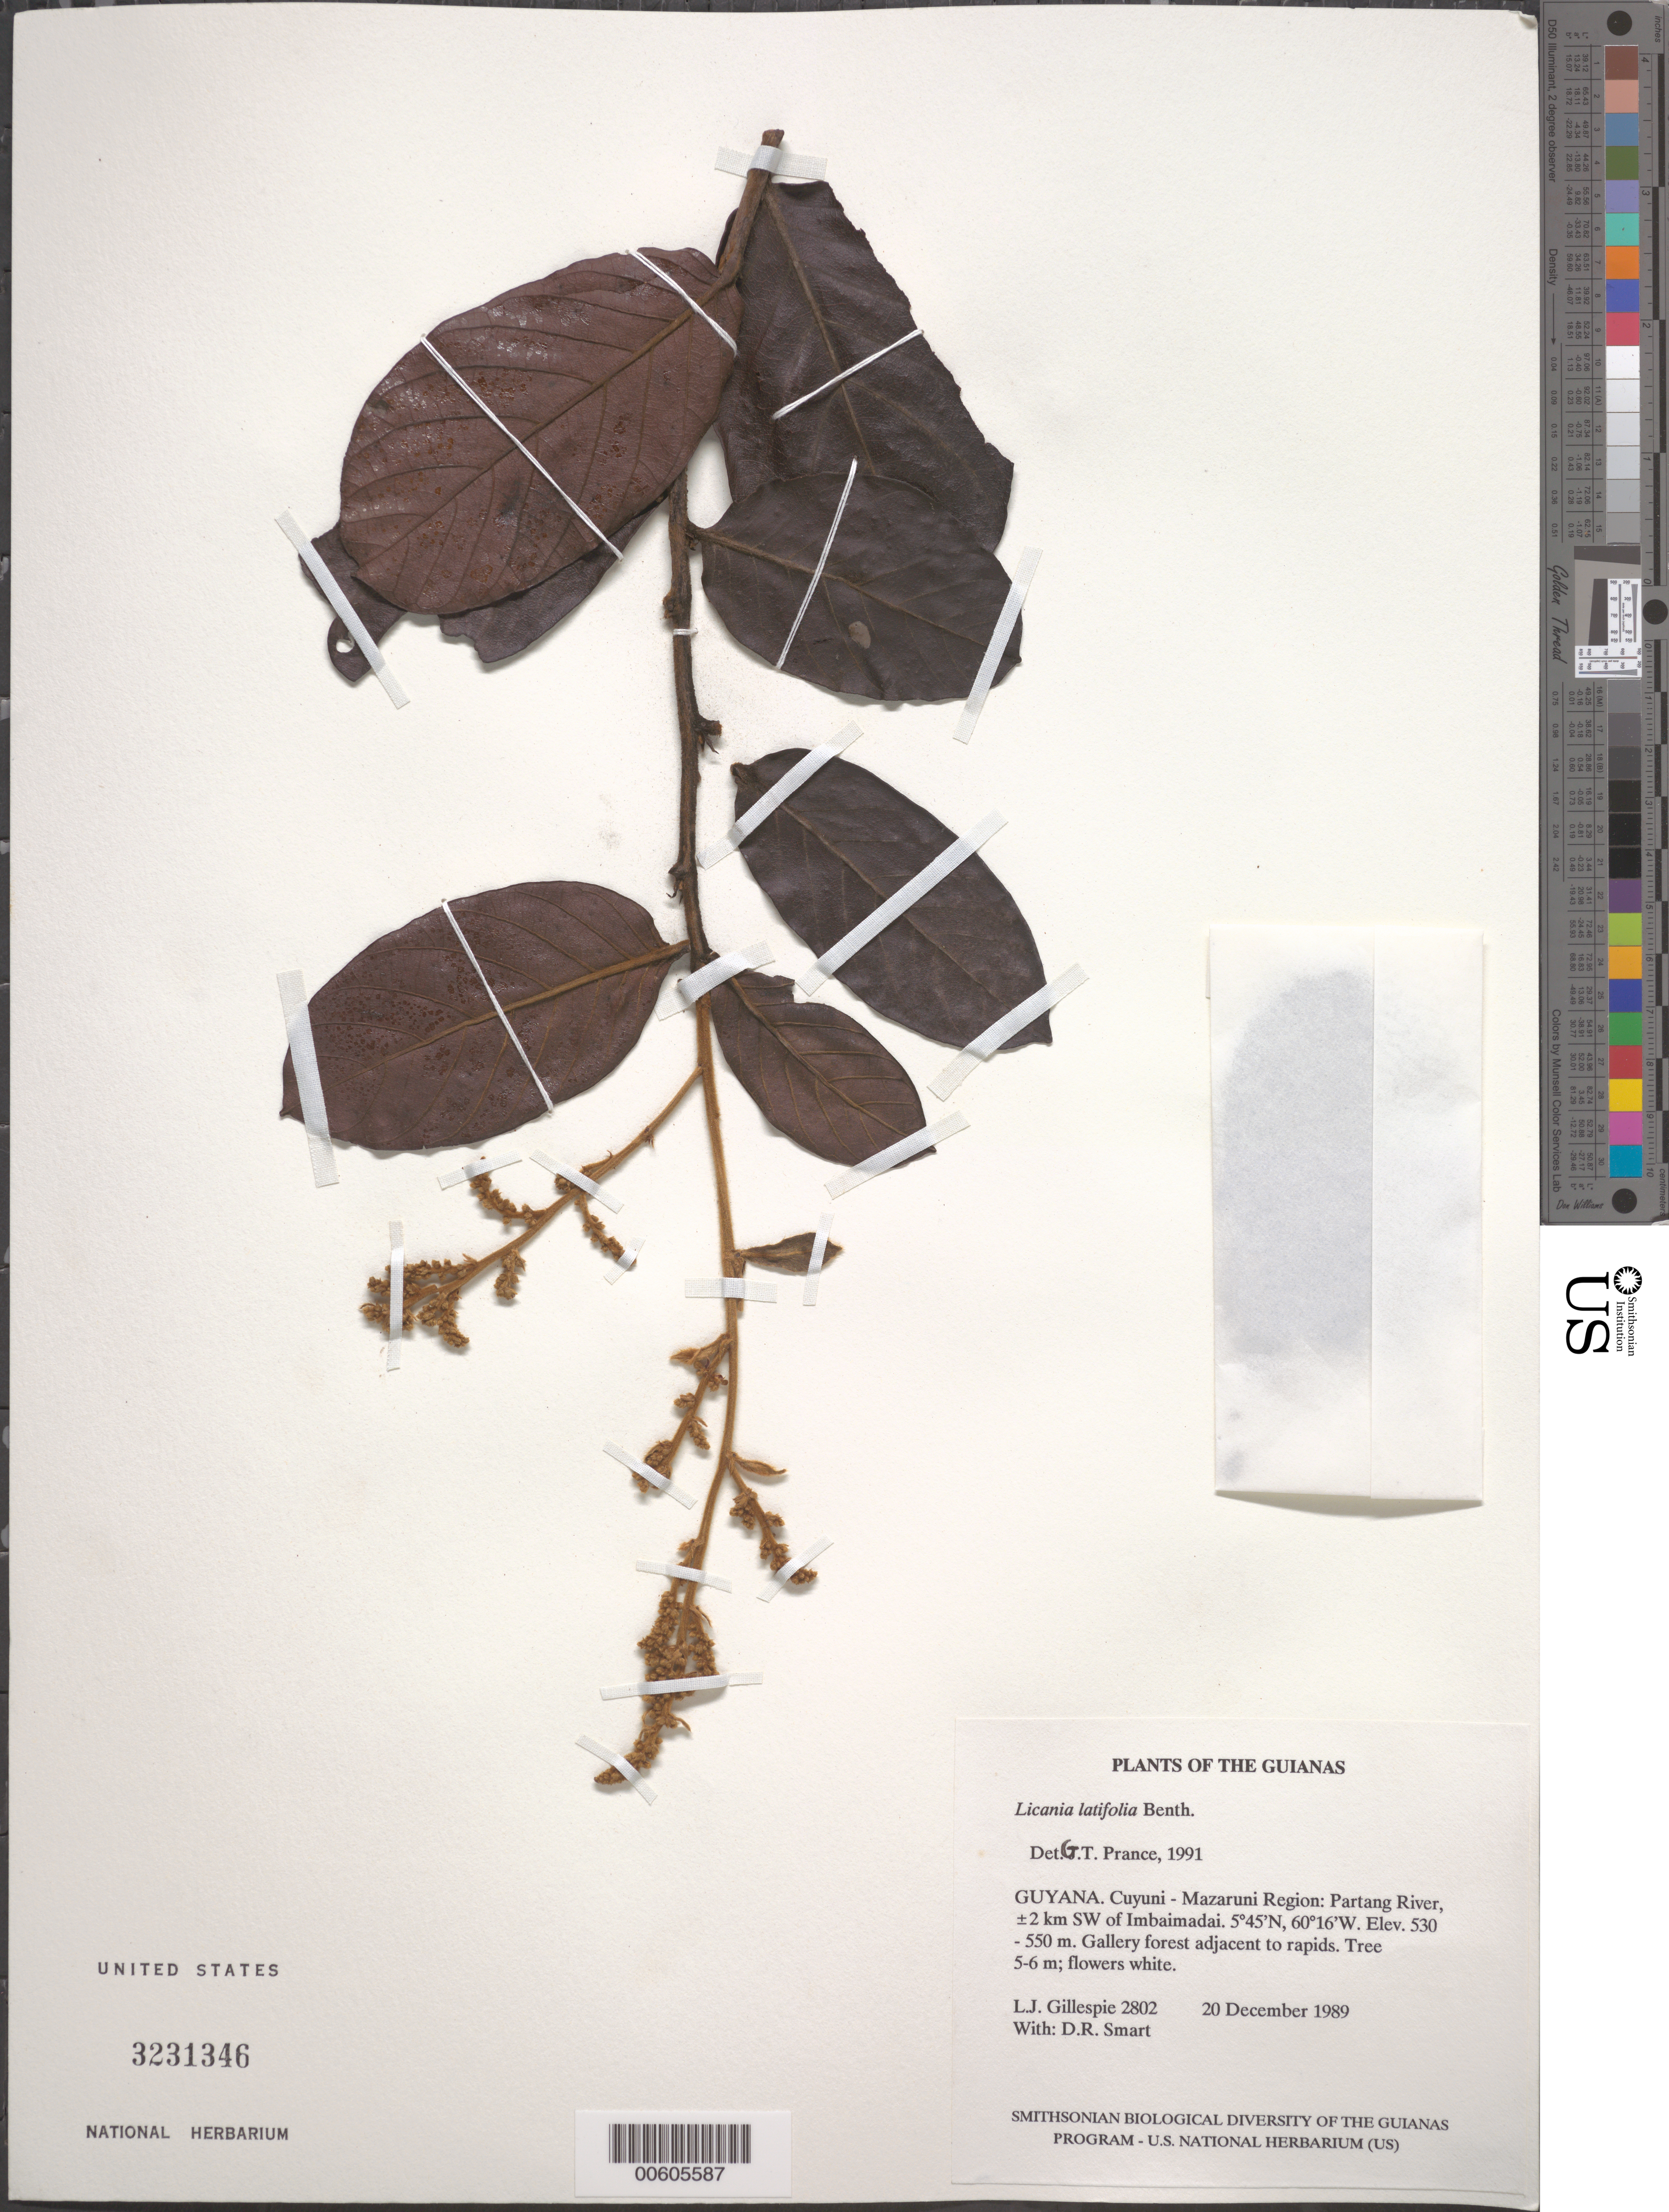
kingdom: Plantae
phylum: Tracheophyta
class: Magnoliopsida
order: Malpighiales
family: Chrysobalanaceae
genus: Hymenopus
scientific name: Hymenopus latifolius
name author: (Benth. ex Hook. f.) Sothers & Prance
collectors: L. J. Gillespie & D. R. Smart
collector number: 2802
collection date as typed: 20 December 1989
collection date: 1989-12-20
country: Guyana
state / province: Cuyuni-Mazaruni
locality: Partang River, ±2 km SW of Imbaimadai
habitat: Gallery forest adjacent to rapids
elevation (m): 530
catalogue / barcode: US 3231346